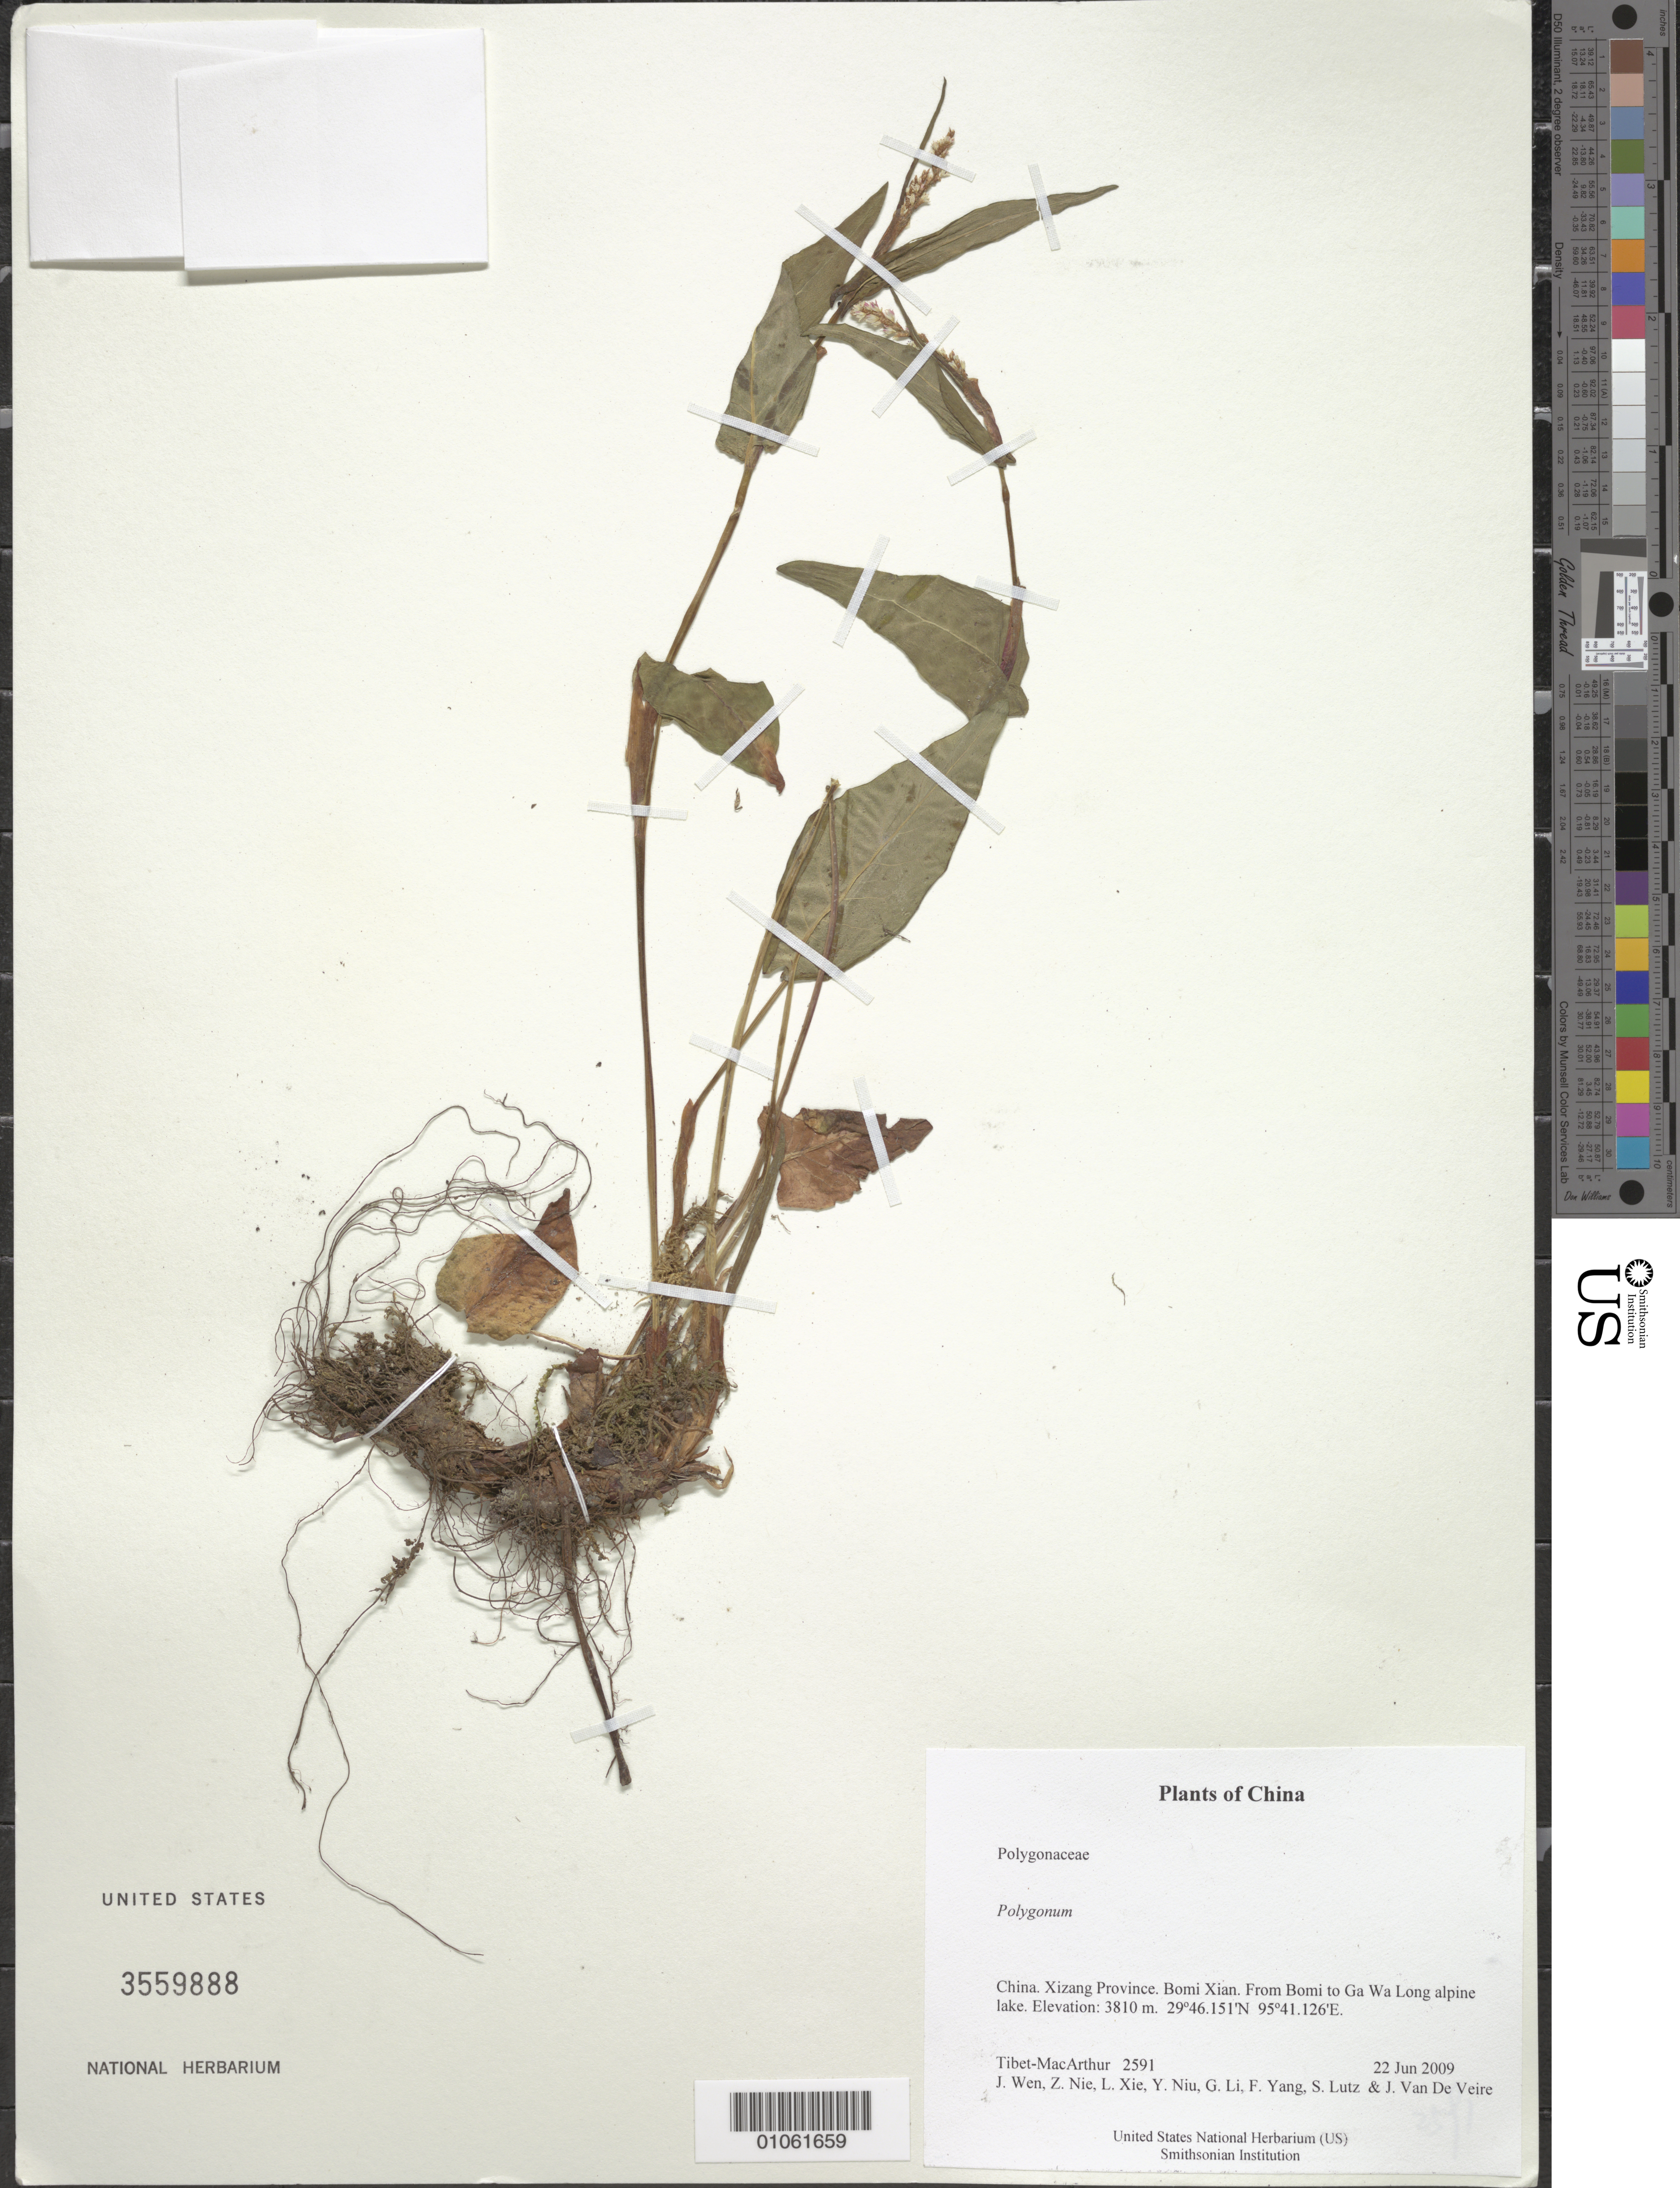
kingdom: Plantae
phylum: Tracheophyta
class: Magnoliopsida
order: Caryophyllales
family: Polygonaceae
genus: Polygonum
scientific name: Polygonum sp.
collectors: Tibet-MacArthur, J. Wen, Z. Nie, L. Xie, Y. Niu, G. Li, F. Yang, S. Lutz & J. Van De Veire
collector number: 2591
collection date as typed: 22 Jun 2009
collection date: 2009-06-22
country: China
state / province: Xizang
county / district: Bomi Xian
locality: From Bomi to Ga Wa Long alpine lake.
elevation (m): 3810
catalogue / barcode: US 3559888